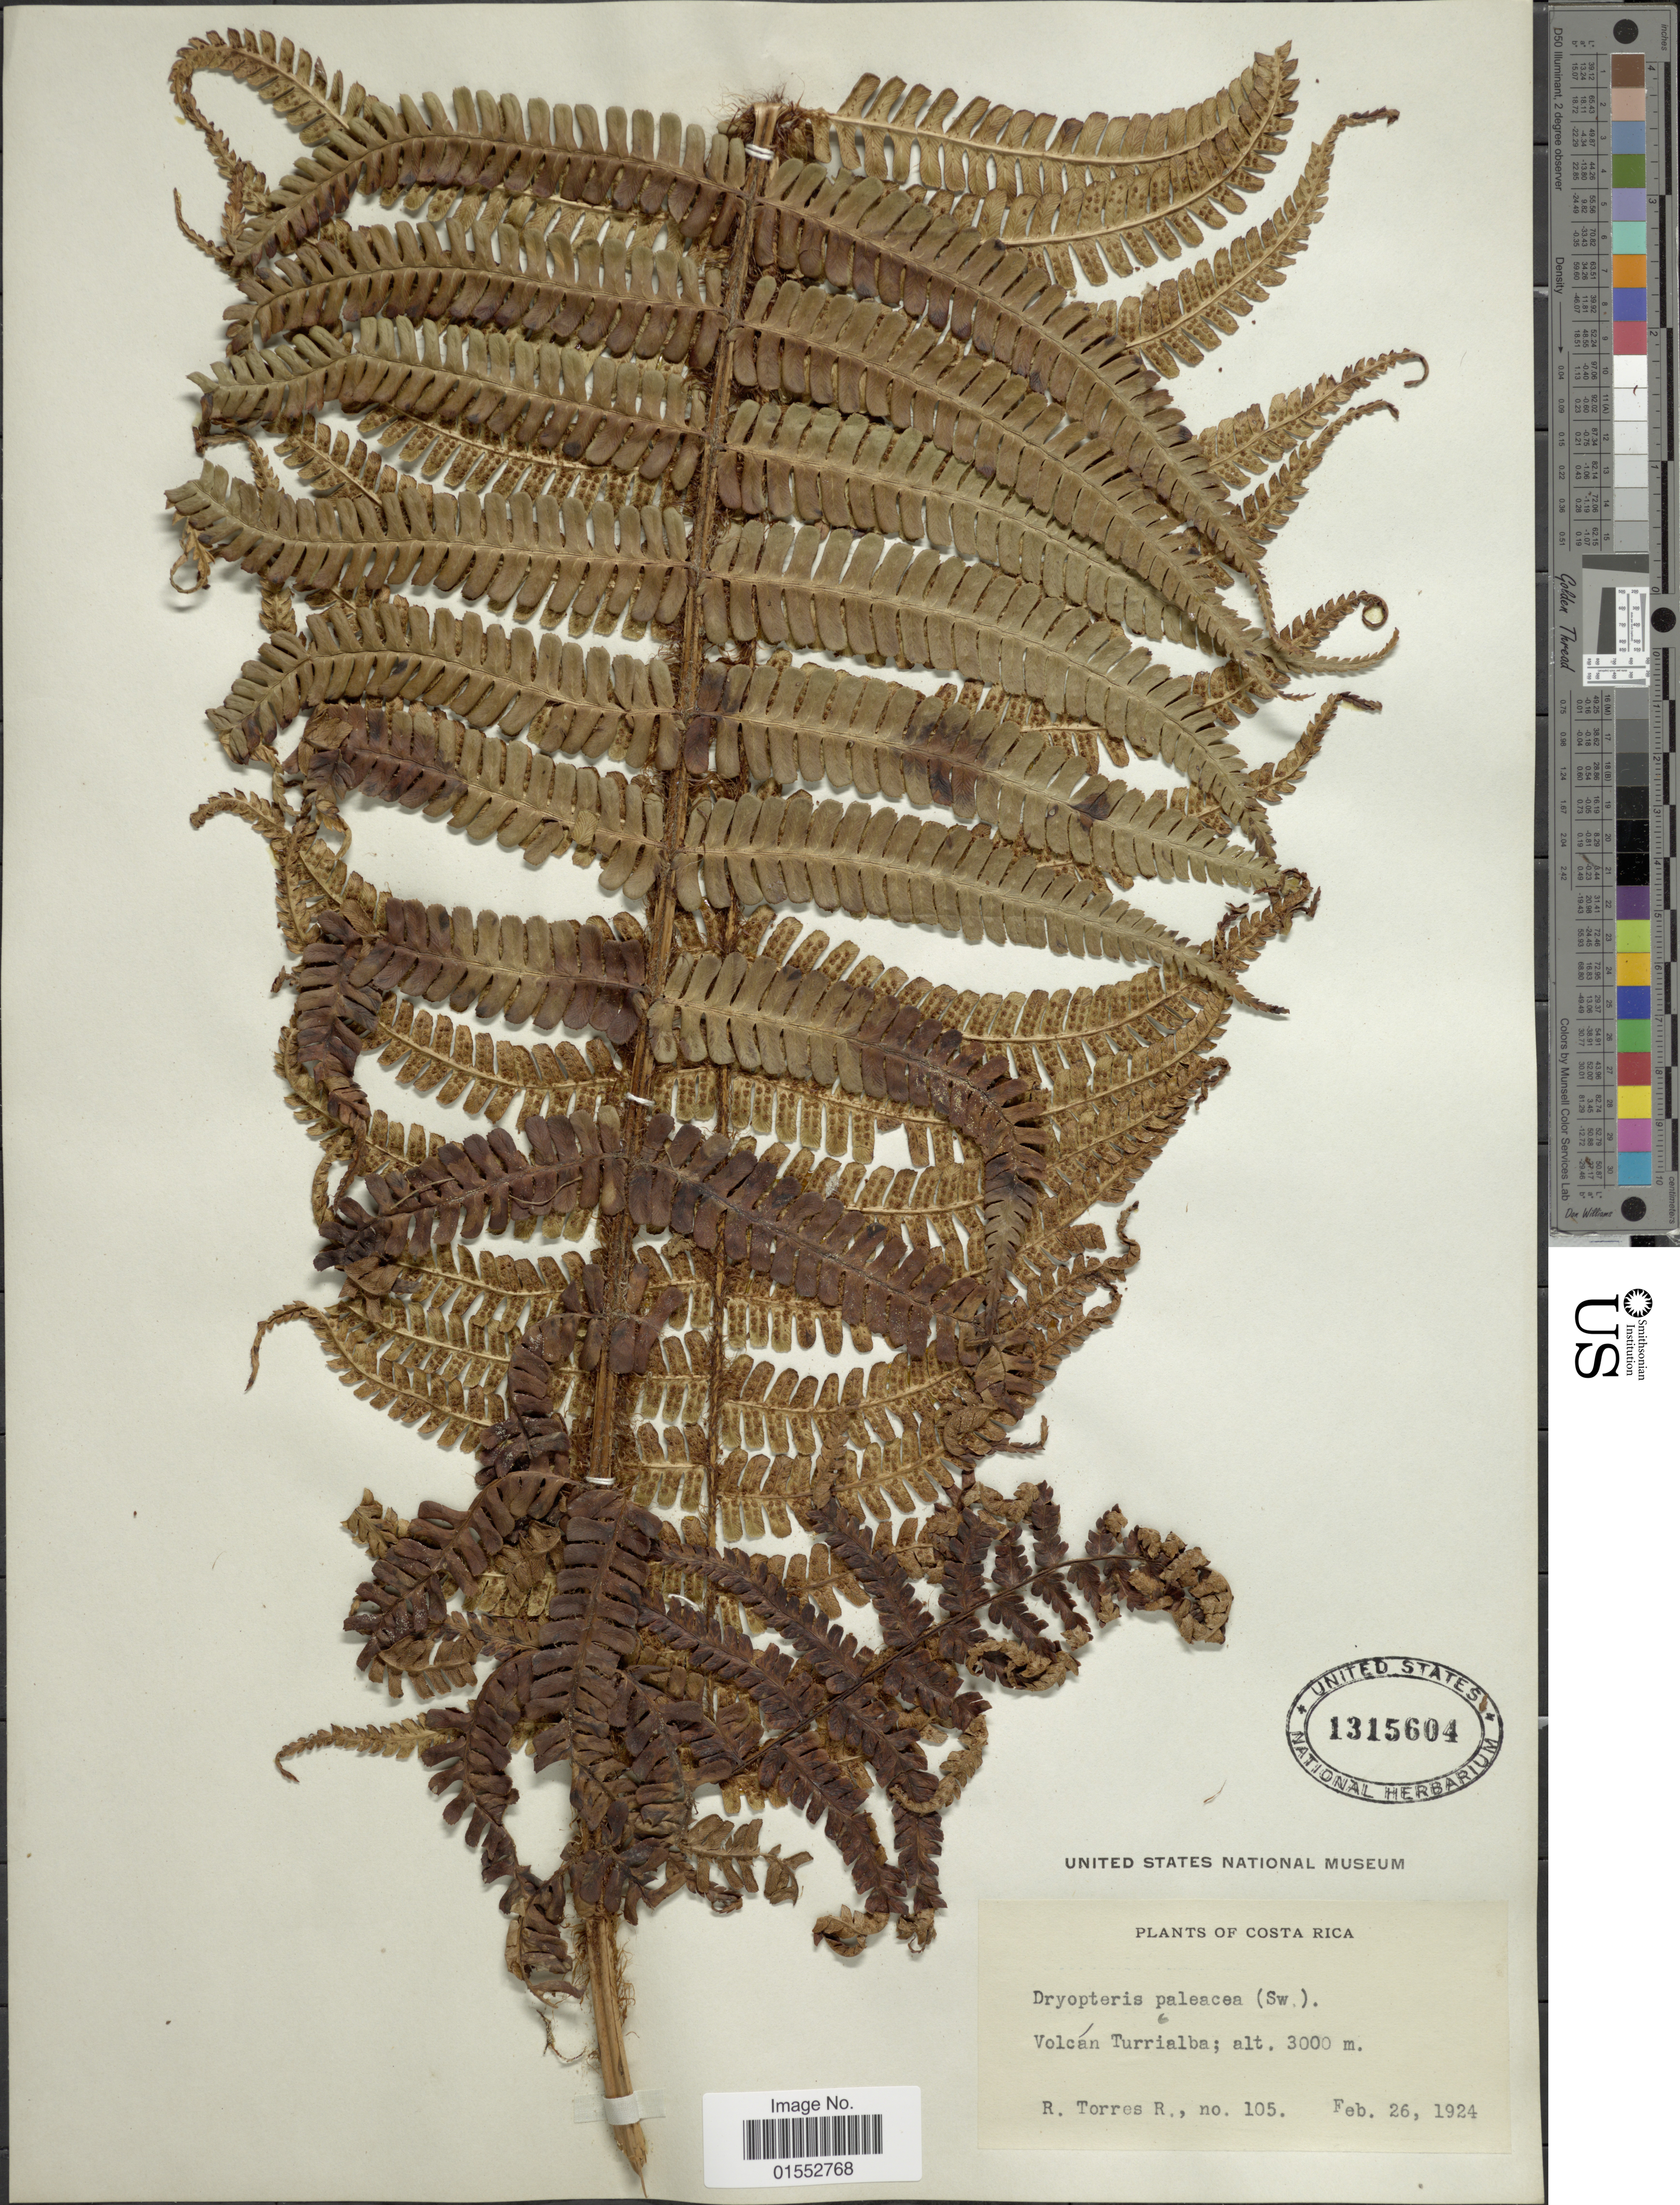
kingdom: Plantae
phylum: Tracheophyta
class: Polypodiopsida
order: Polypodiales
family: Dryopteridaceae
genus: Dryopteris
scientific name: Dryopteris wallichiana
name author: (Spreng.) Hyl.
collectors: R. Torres R.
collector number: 105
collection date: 1924-02-26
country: Costa Rica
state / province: Cartago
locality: Volcan Turrialba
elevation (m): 3000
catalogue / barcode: US 1315604